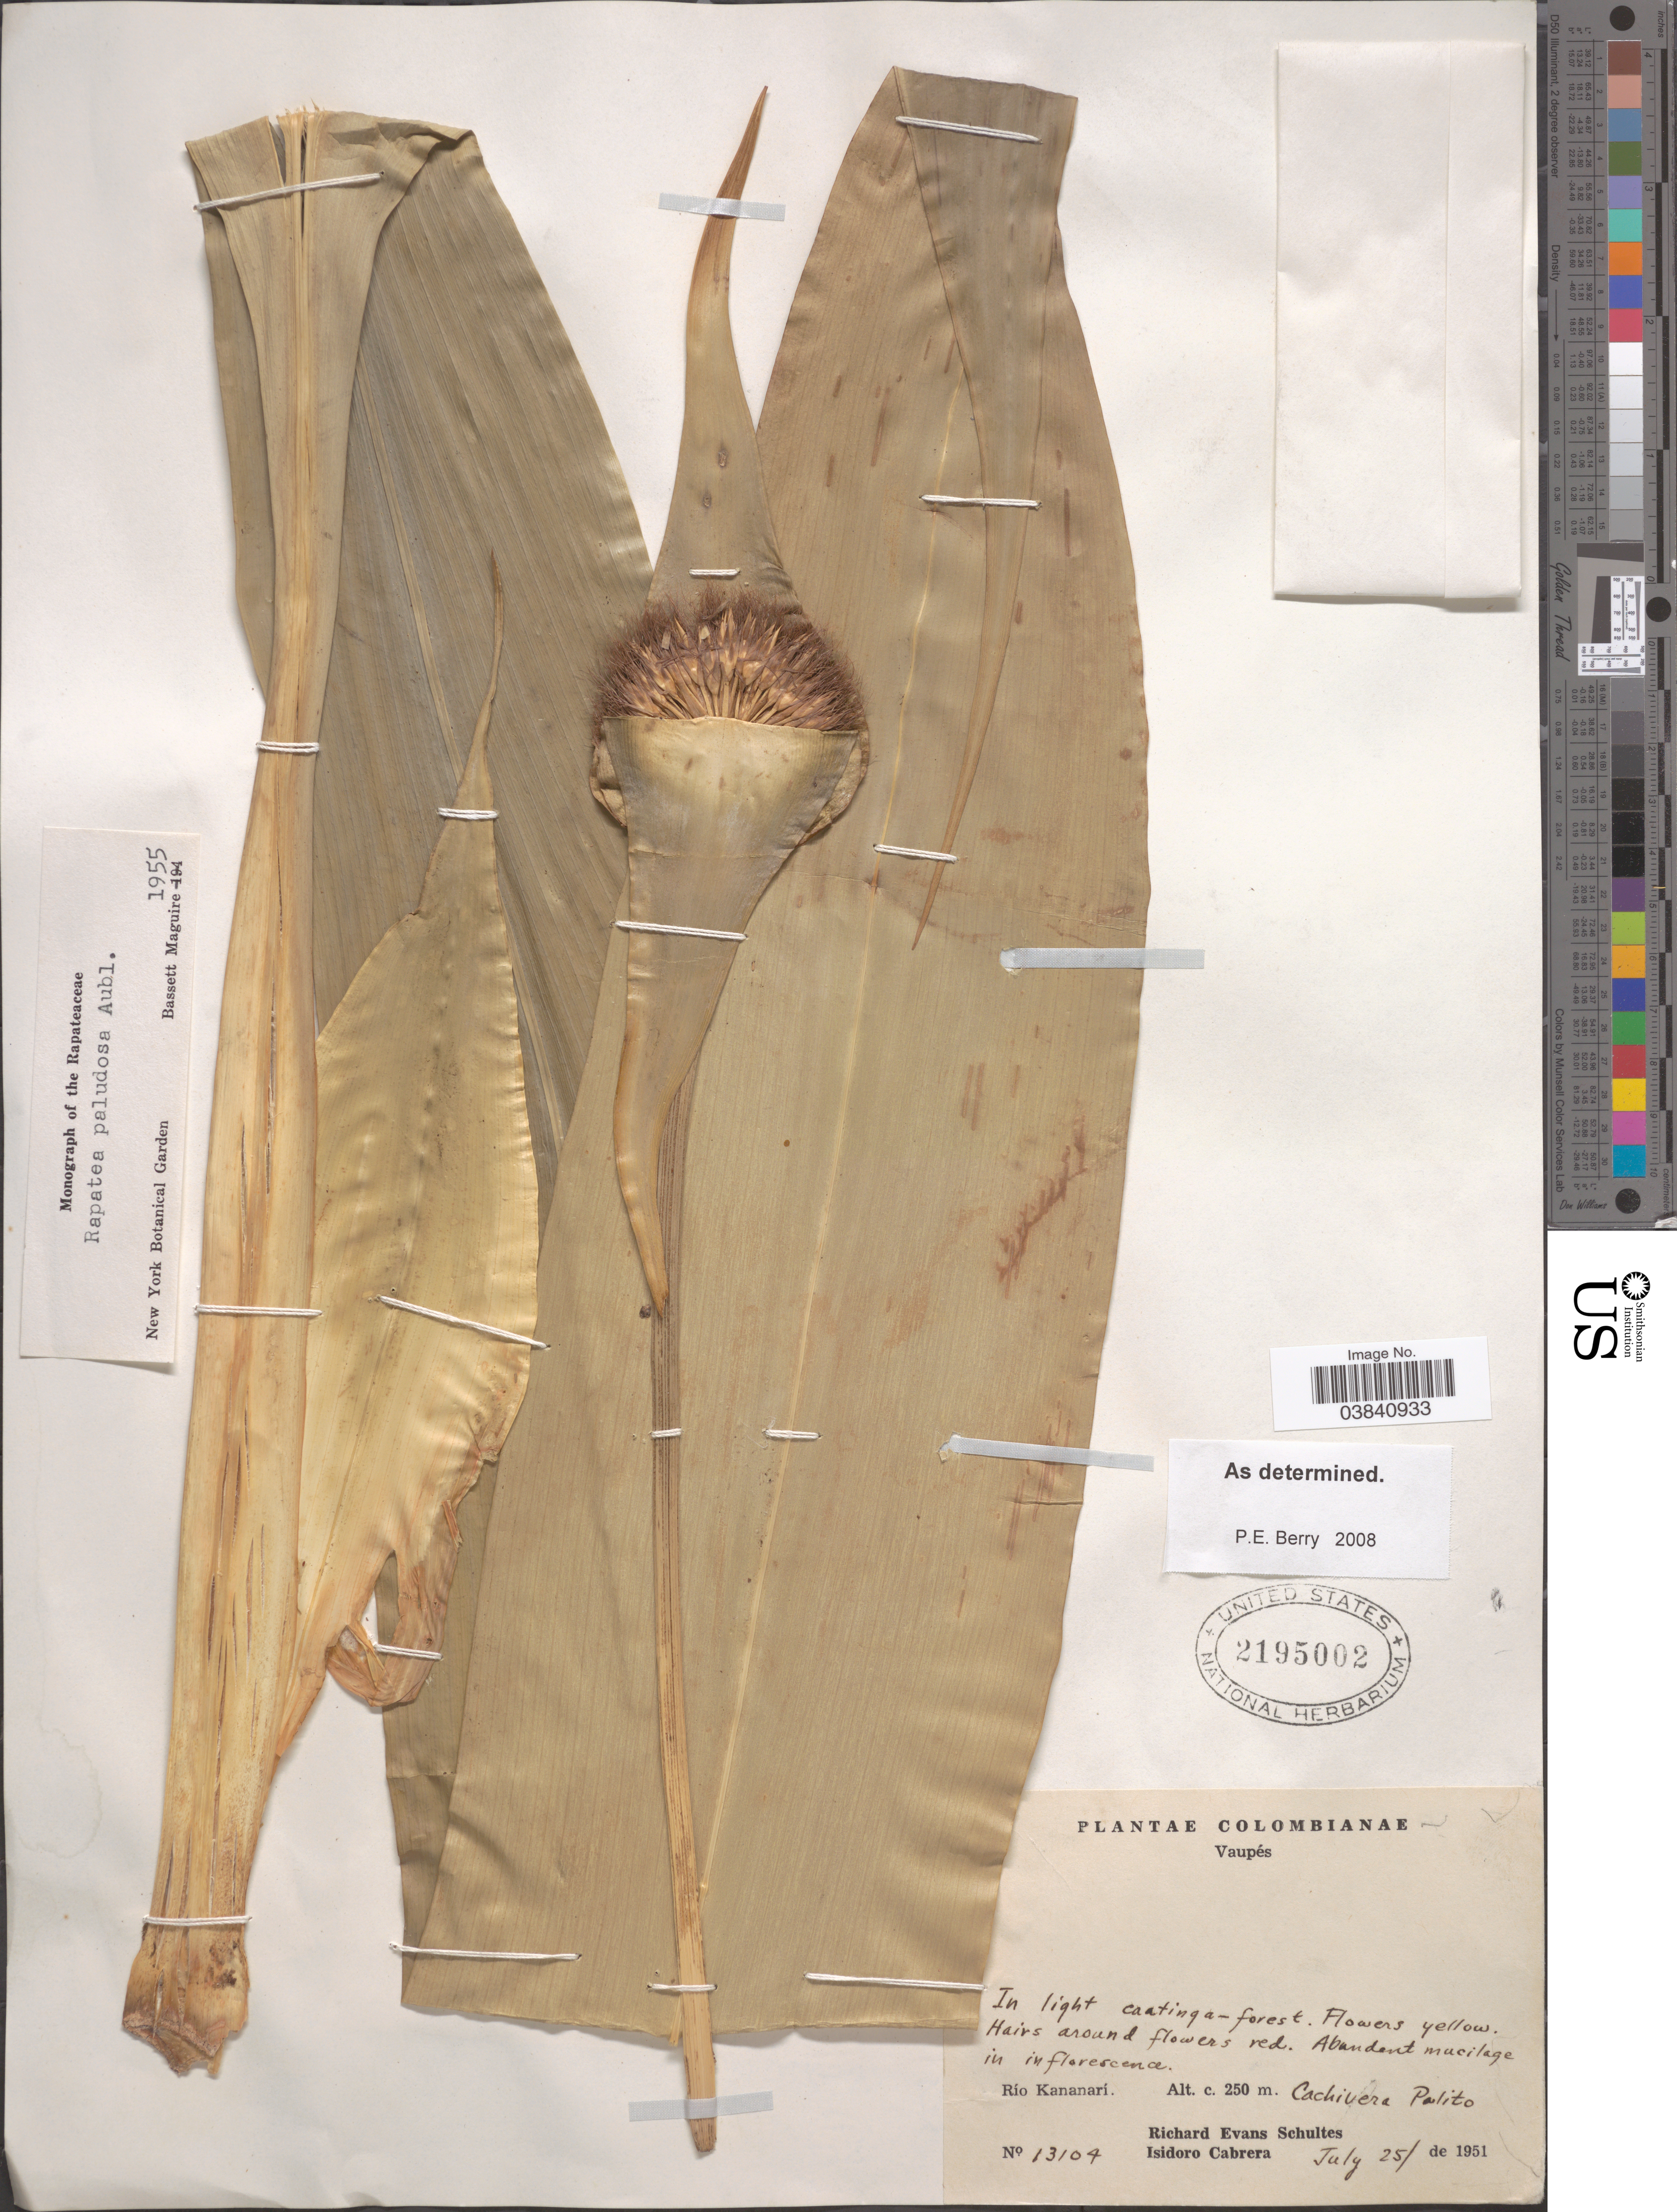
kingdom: Plantae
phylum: Tracheophyta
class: Liliopsida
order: Poales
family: Rapateaceae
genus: Rapatea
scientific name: Rapatea paludosa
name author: Aubl.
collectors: R. E. Schultes & I. Cabrera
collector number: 13104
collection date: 1951-07-25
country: Colombia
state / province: Vaupés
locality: Río Kananarí. Cachivera Palito.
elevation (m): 250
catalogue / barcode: US 2195002